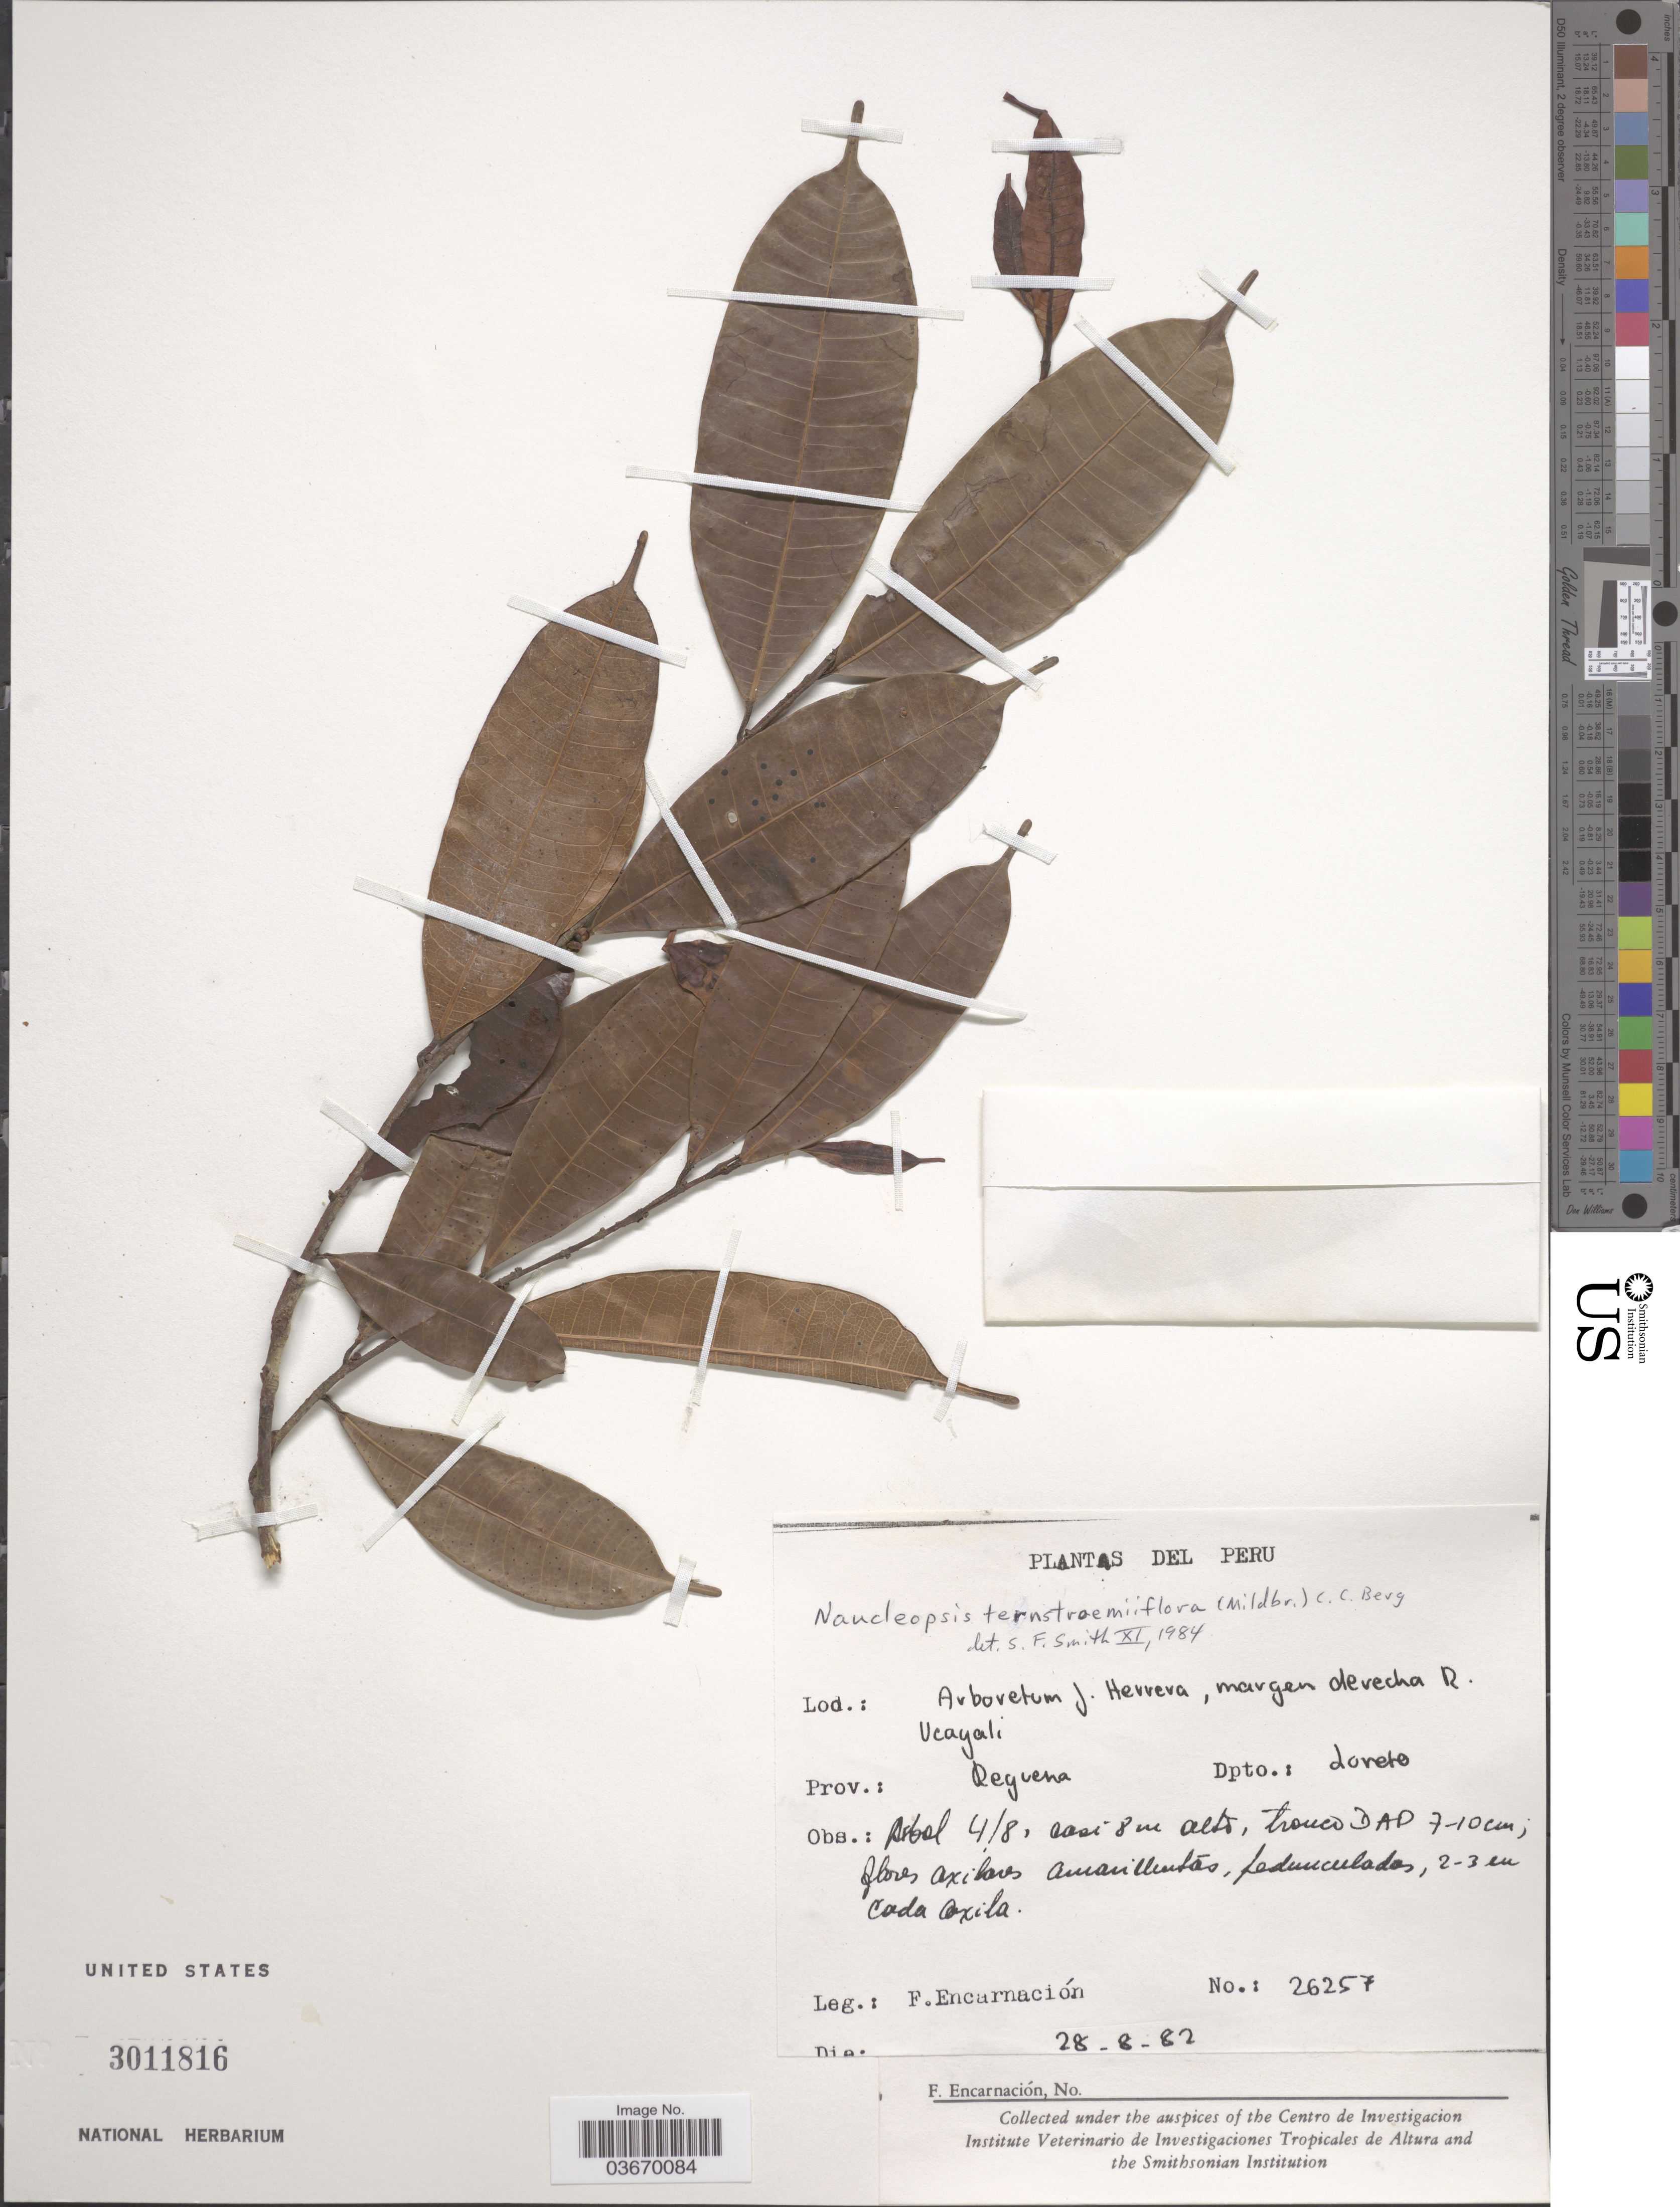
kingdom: Plantae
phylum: Tracheophyta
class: Magnoliopsida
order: Rosales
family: Moraceae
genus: Naucleopsis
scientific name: Naucleopsis ternstroemiiflora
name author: (Mildbr.) C.C. Berg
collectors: F. Encarnación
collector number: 26257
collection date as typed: Transcribed d/m/y: 28/8/82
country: Peru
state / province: Loreto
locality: Arboretum J. Herrera, margen derecha R. Ucayali. Prov.: Requena. Dpto.: Loreto.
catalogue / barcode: US 3011816